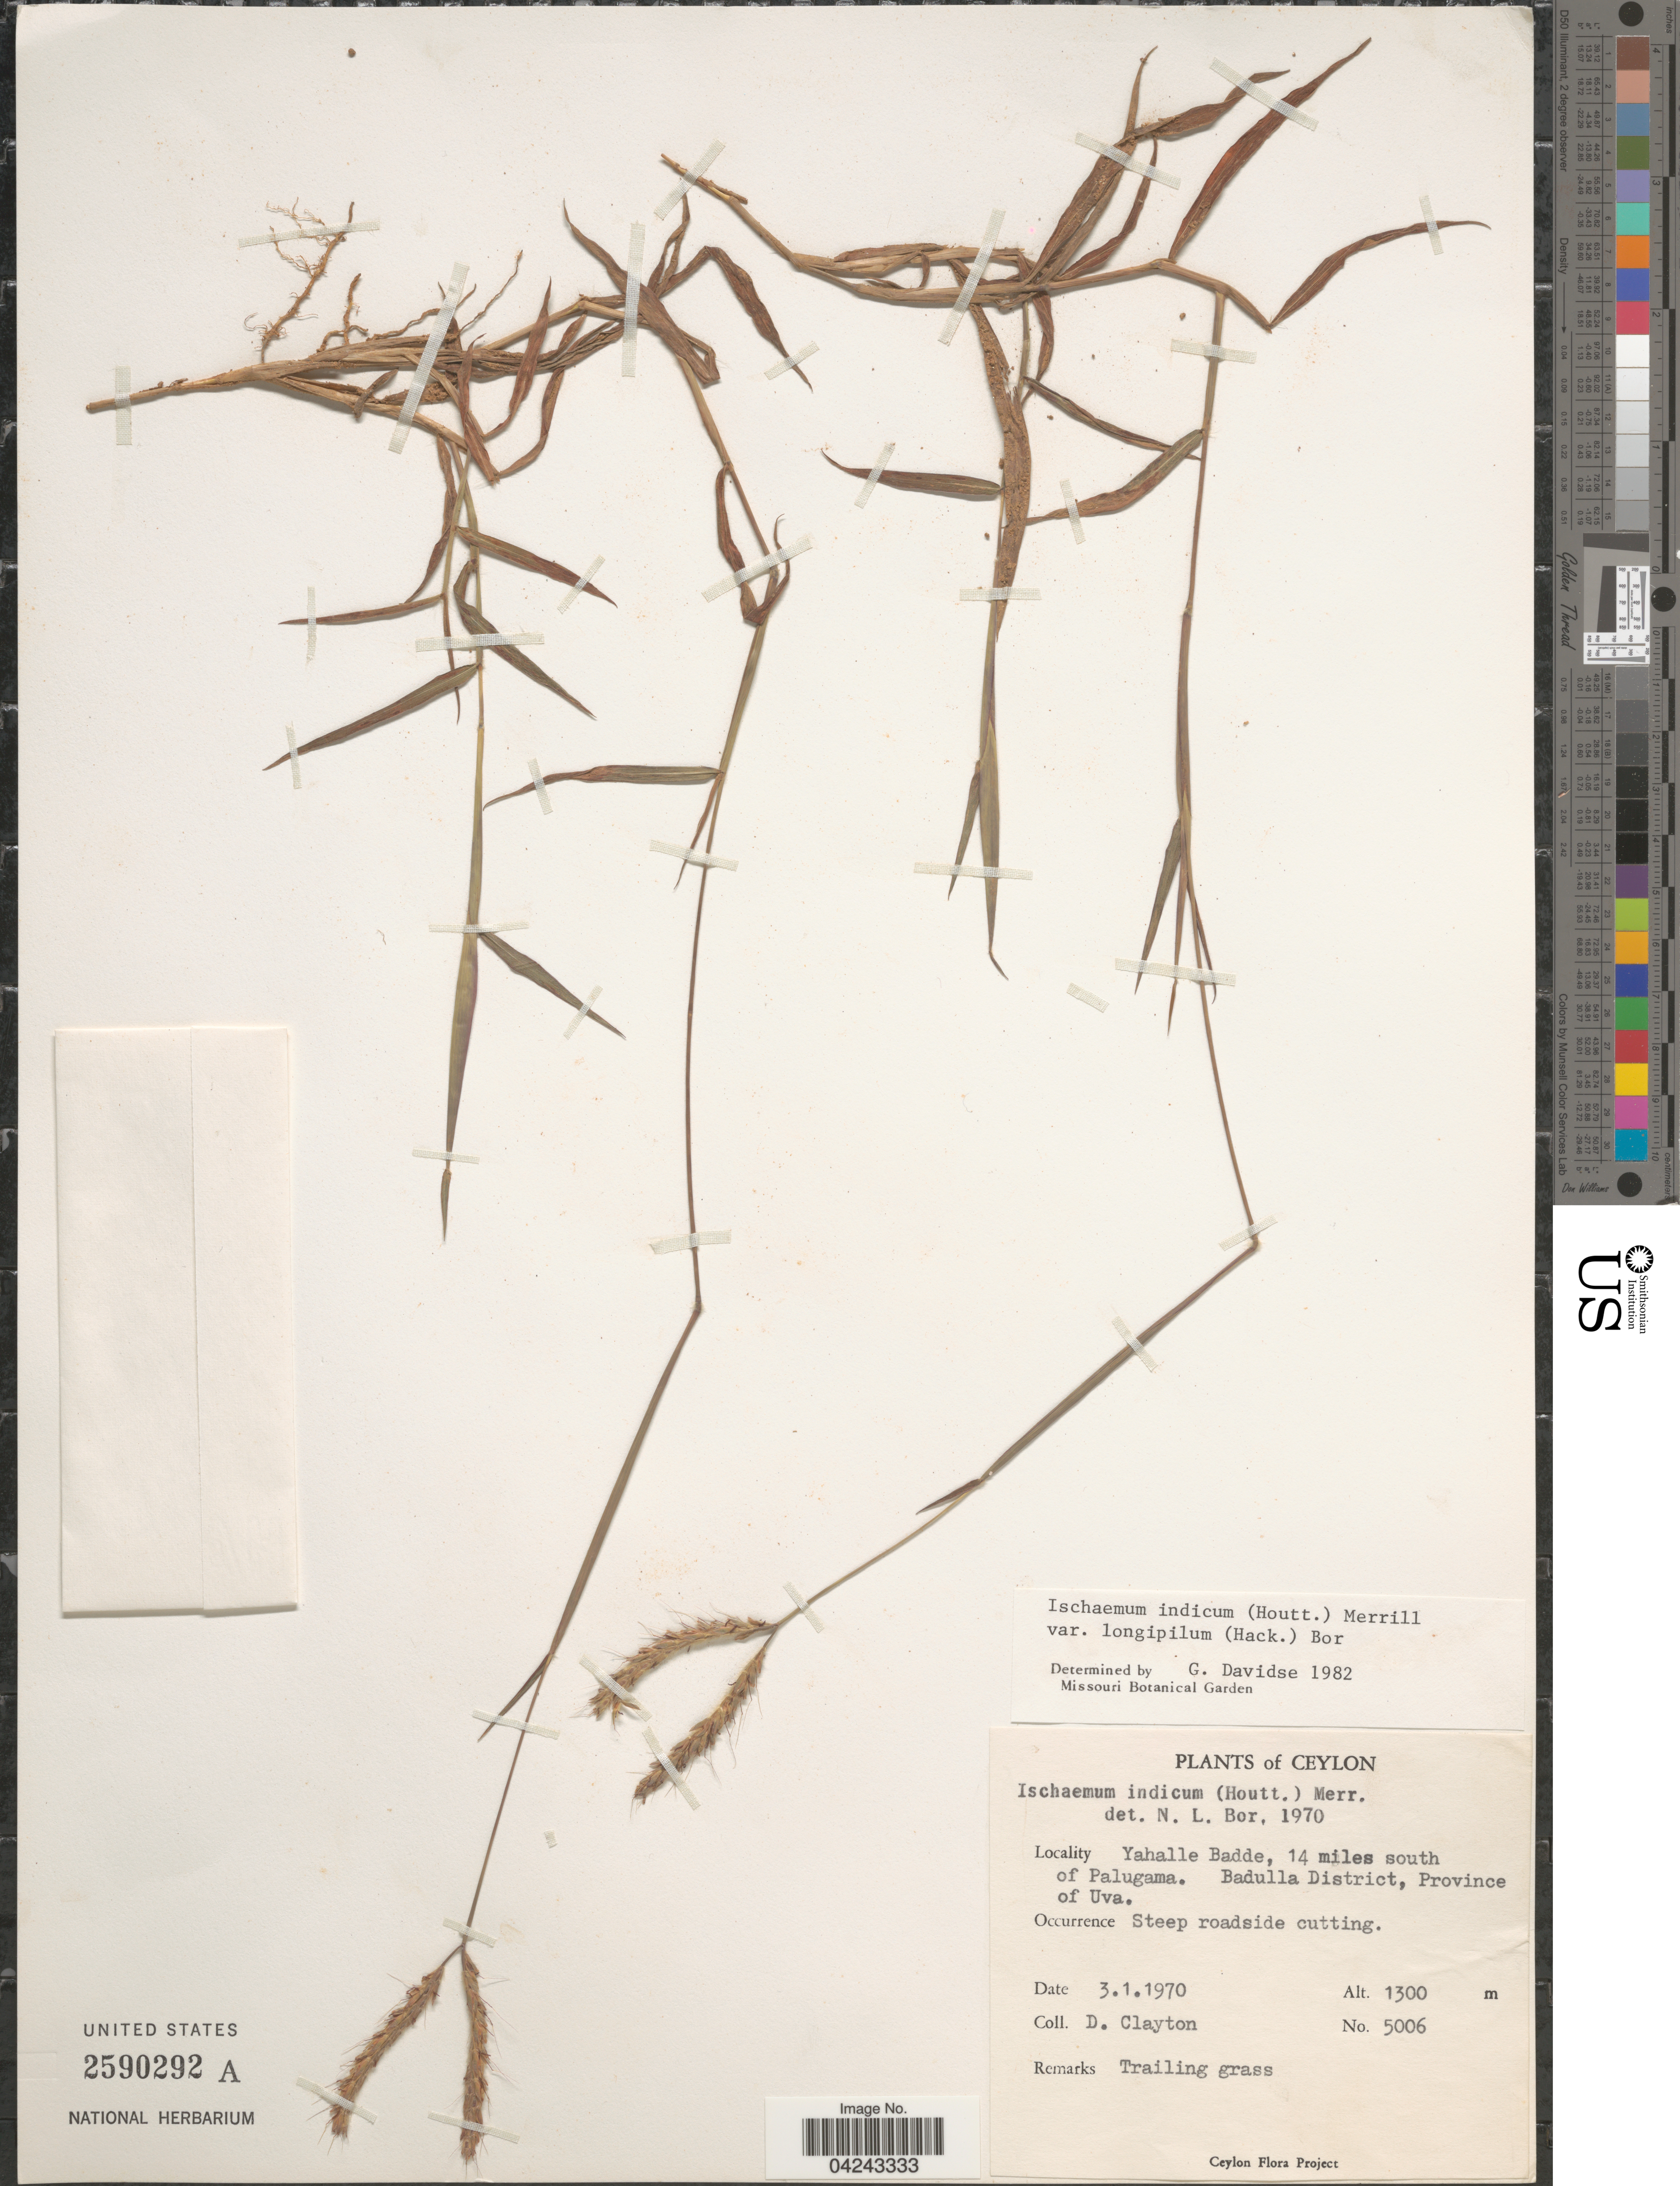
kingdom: Plantae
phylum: Tracheophyta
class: Liliopsida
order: Poales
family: Poaceae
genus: Ischaemum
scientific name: Ischaemum ciliare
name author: Retz.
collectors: D. Clayton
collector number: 5006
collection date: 1970-01-03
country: Sri Lanka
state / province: Uva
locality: Ceylon. Yahalle Badde, 14 miles south of Palugama. Badulla District.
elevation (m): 1300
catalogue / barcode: US 2590292A